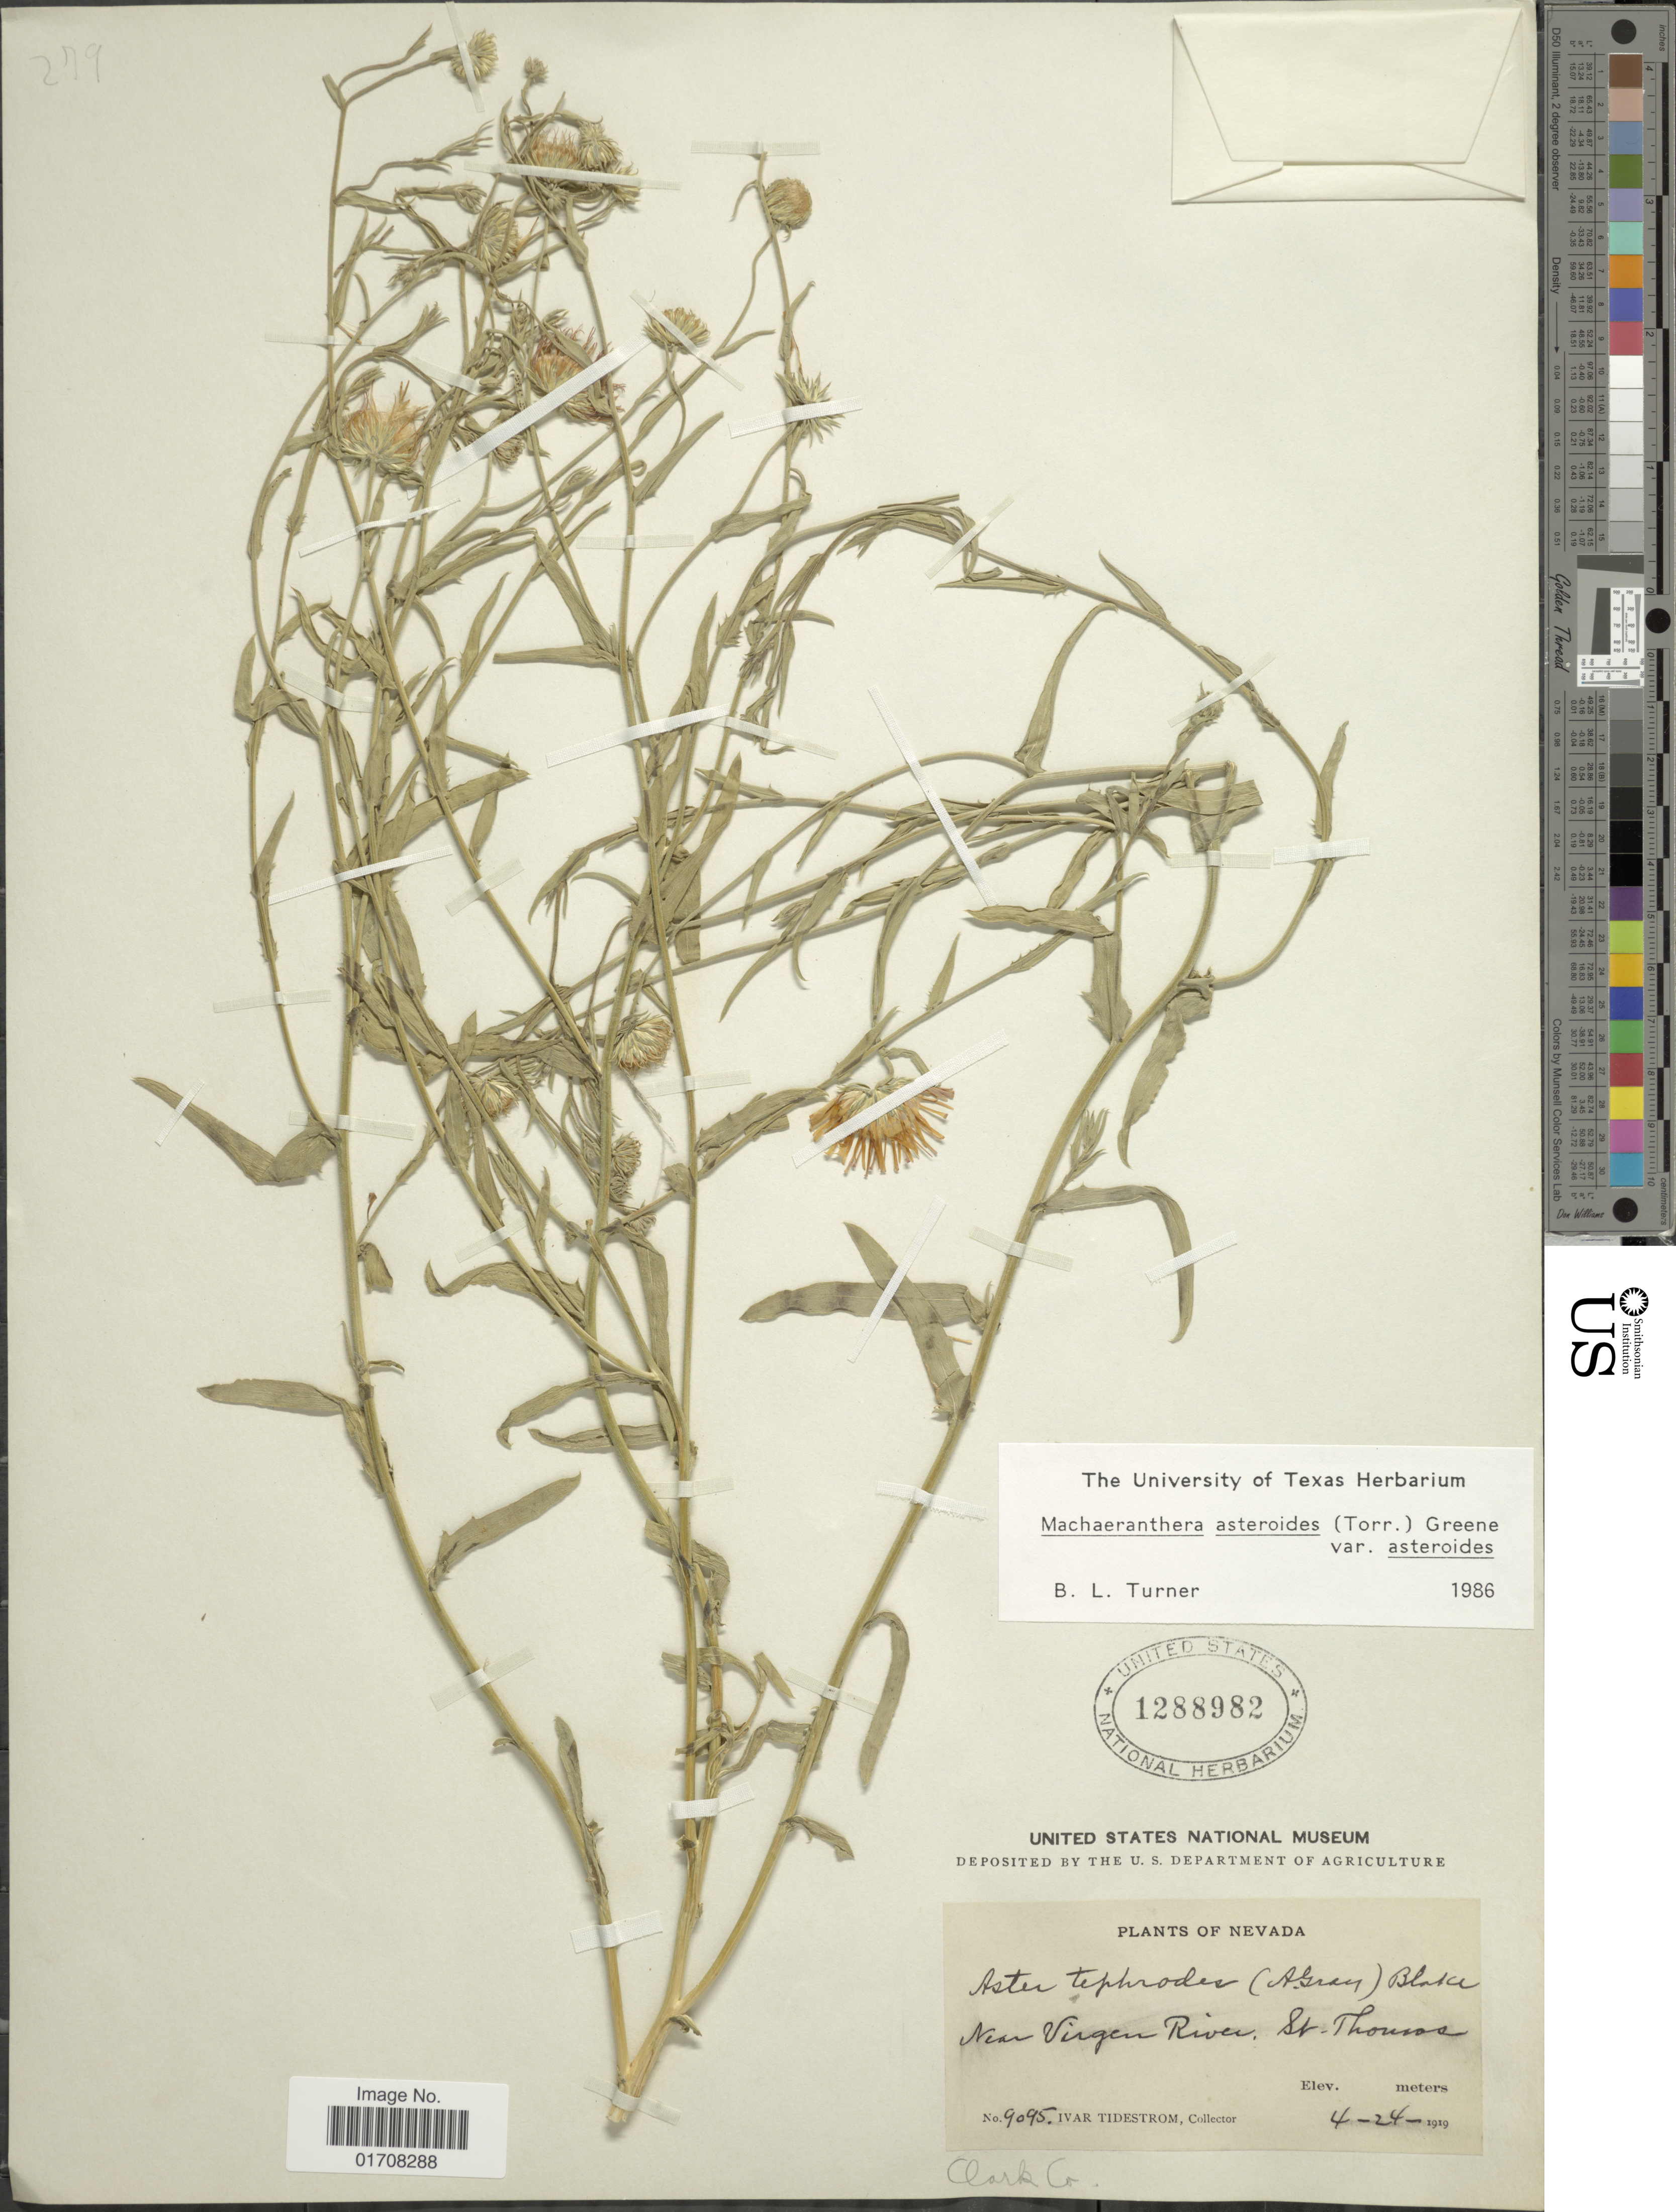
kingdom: Plantae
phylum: Tracheophyta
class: Magnoliopsida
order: Asterales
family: Asteraceae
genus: Machaeranthera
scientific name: Machaeranthera asteroides var. asteroides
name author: (Torr.) Greene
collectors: I. F. Tidestrom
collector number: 9095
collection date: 1919-04-24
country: United States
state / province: Nevada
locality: Near Virgen River, St. Thomas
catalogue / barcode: US 1288982